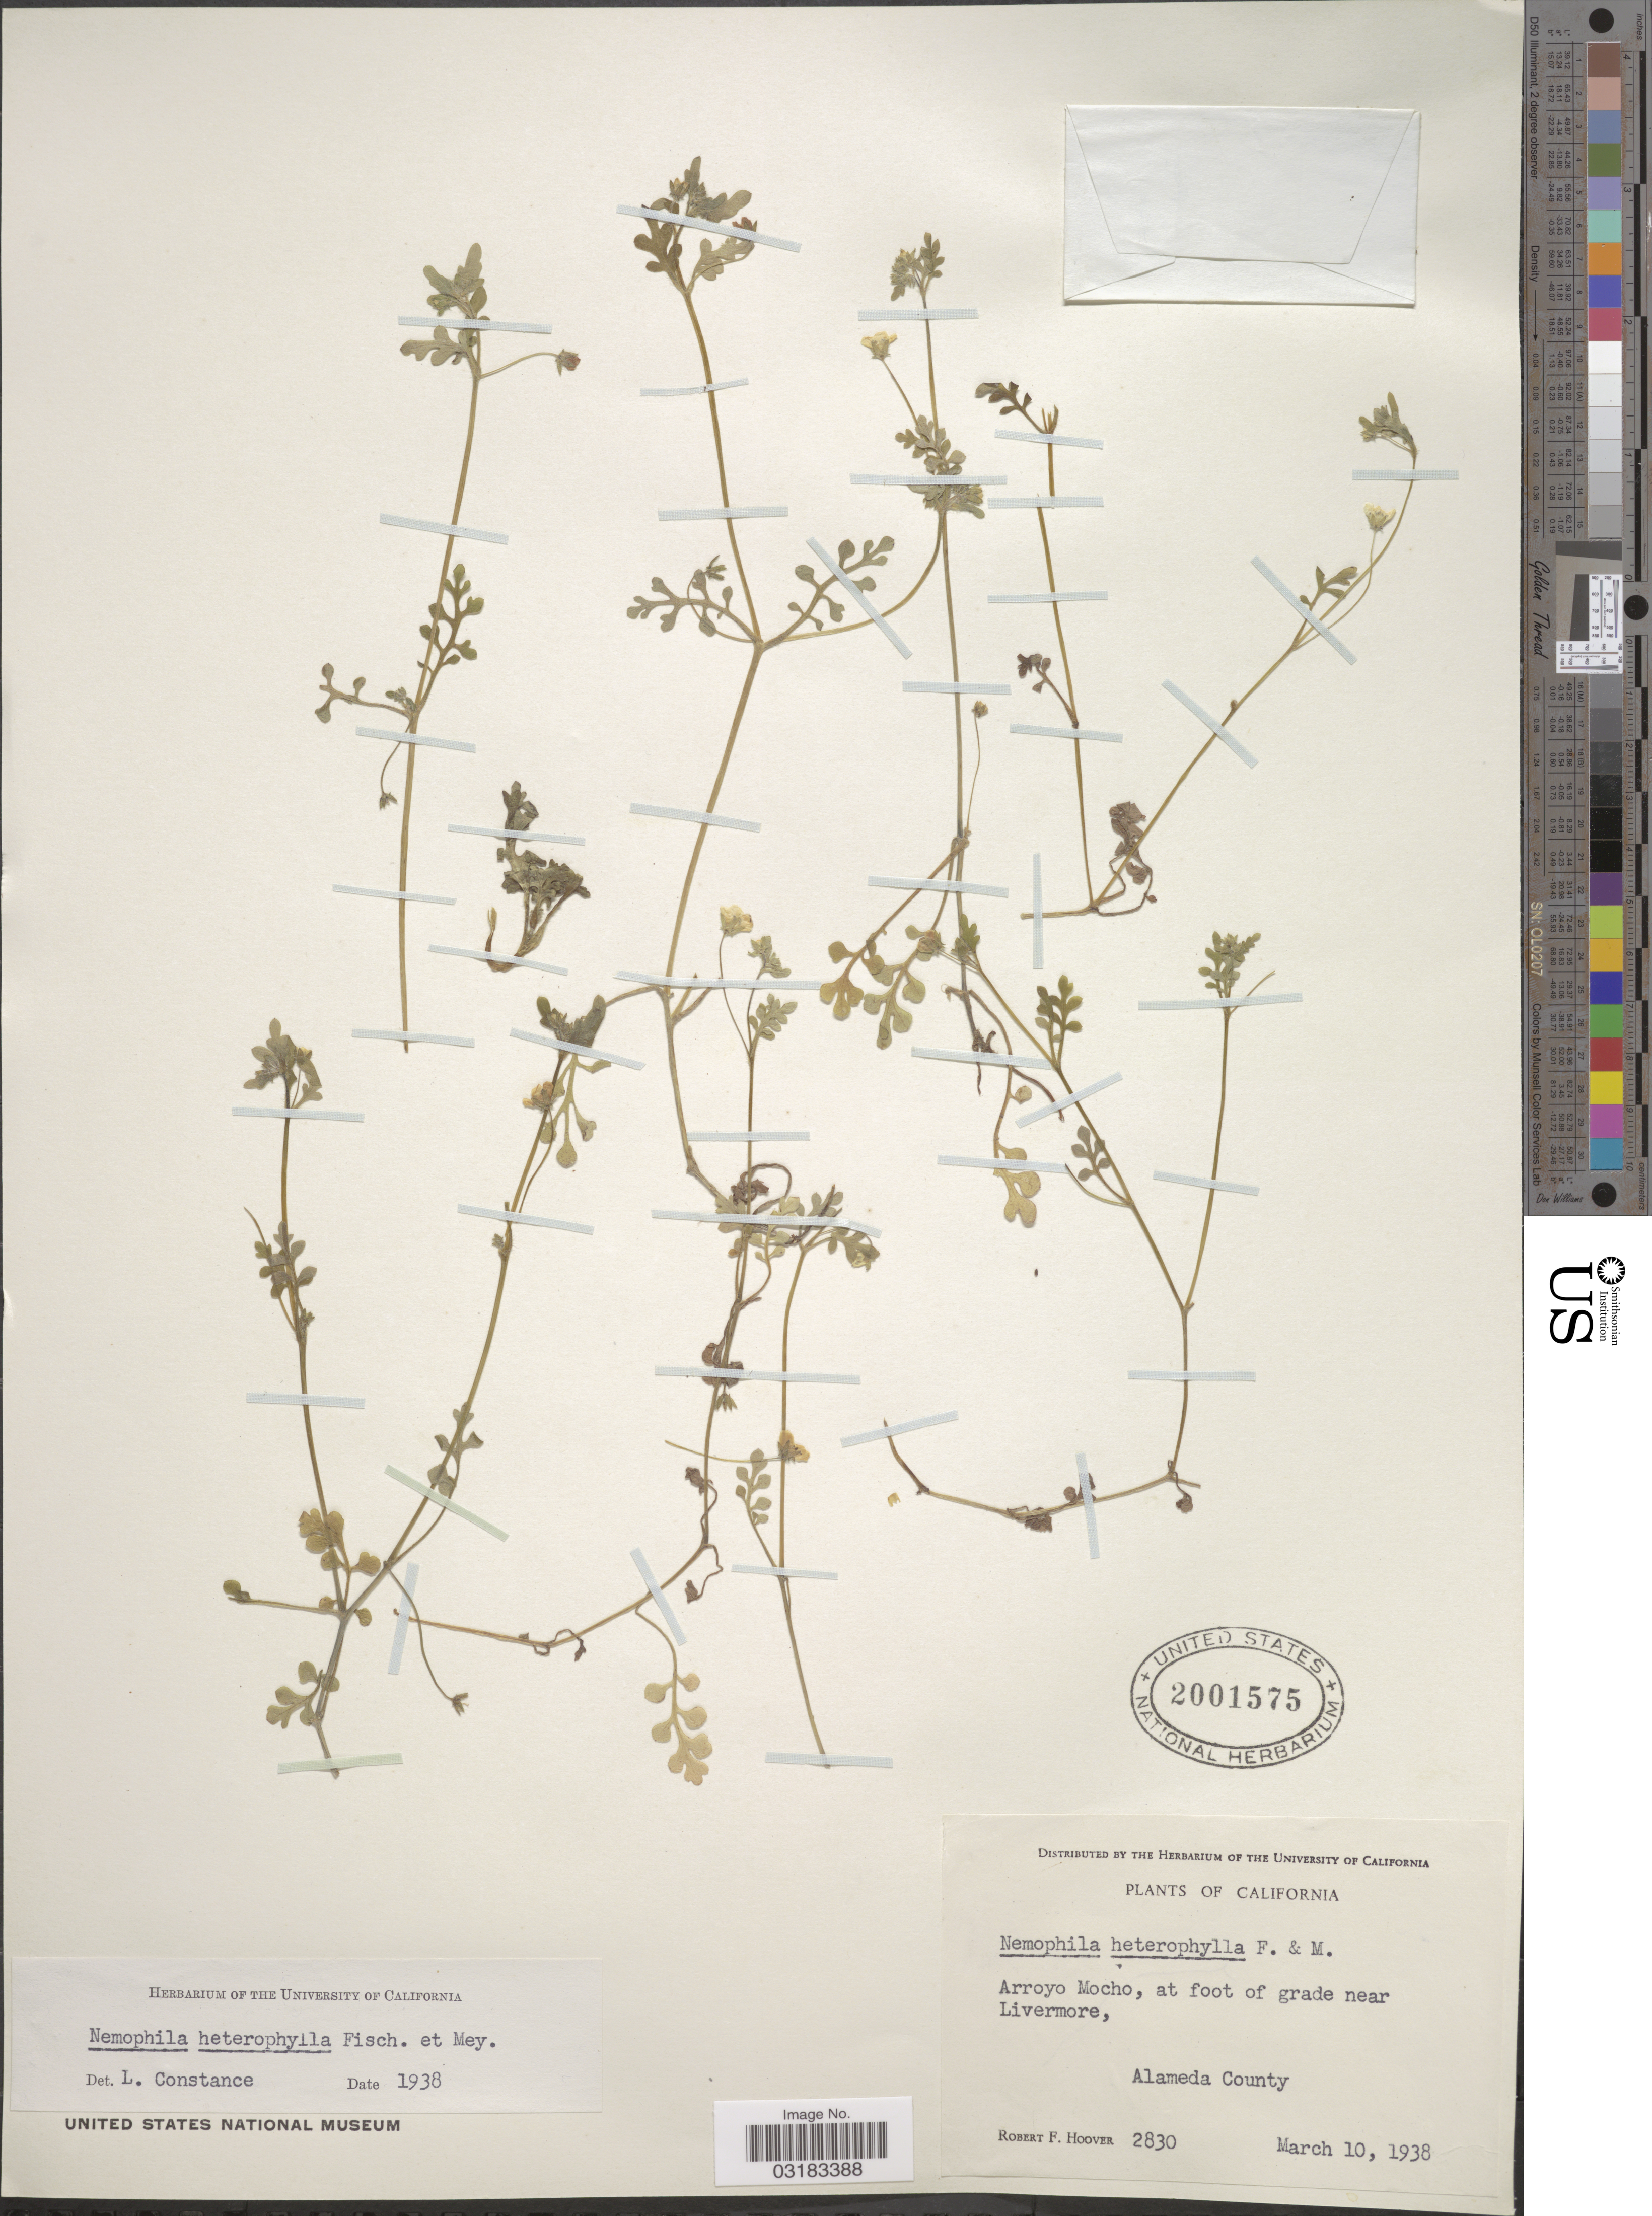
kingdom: Plantae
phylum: Tracheophyta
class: Magnoliopsida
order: Boraginales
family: Hydrophyllaceae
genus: Nemophila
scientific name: Nemophila heterophylla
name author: Fisch. & C.A. Mey.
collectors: R. F. Hoover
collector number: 2830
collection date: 1938-03-10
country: United States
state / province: California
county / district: Alameda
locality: Arroyo Mocho, at foot of grade near Livermore, Alameda County.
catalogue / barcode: US 2001575